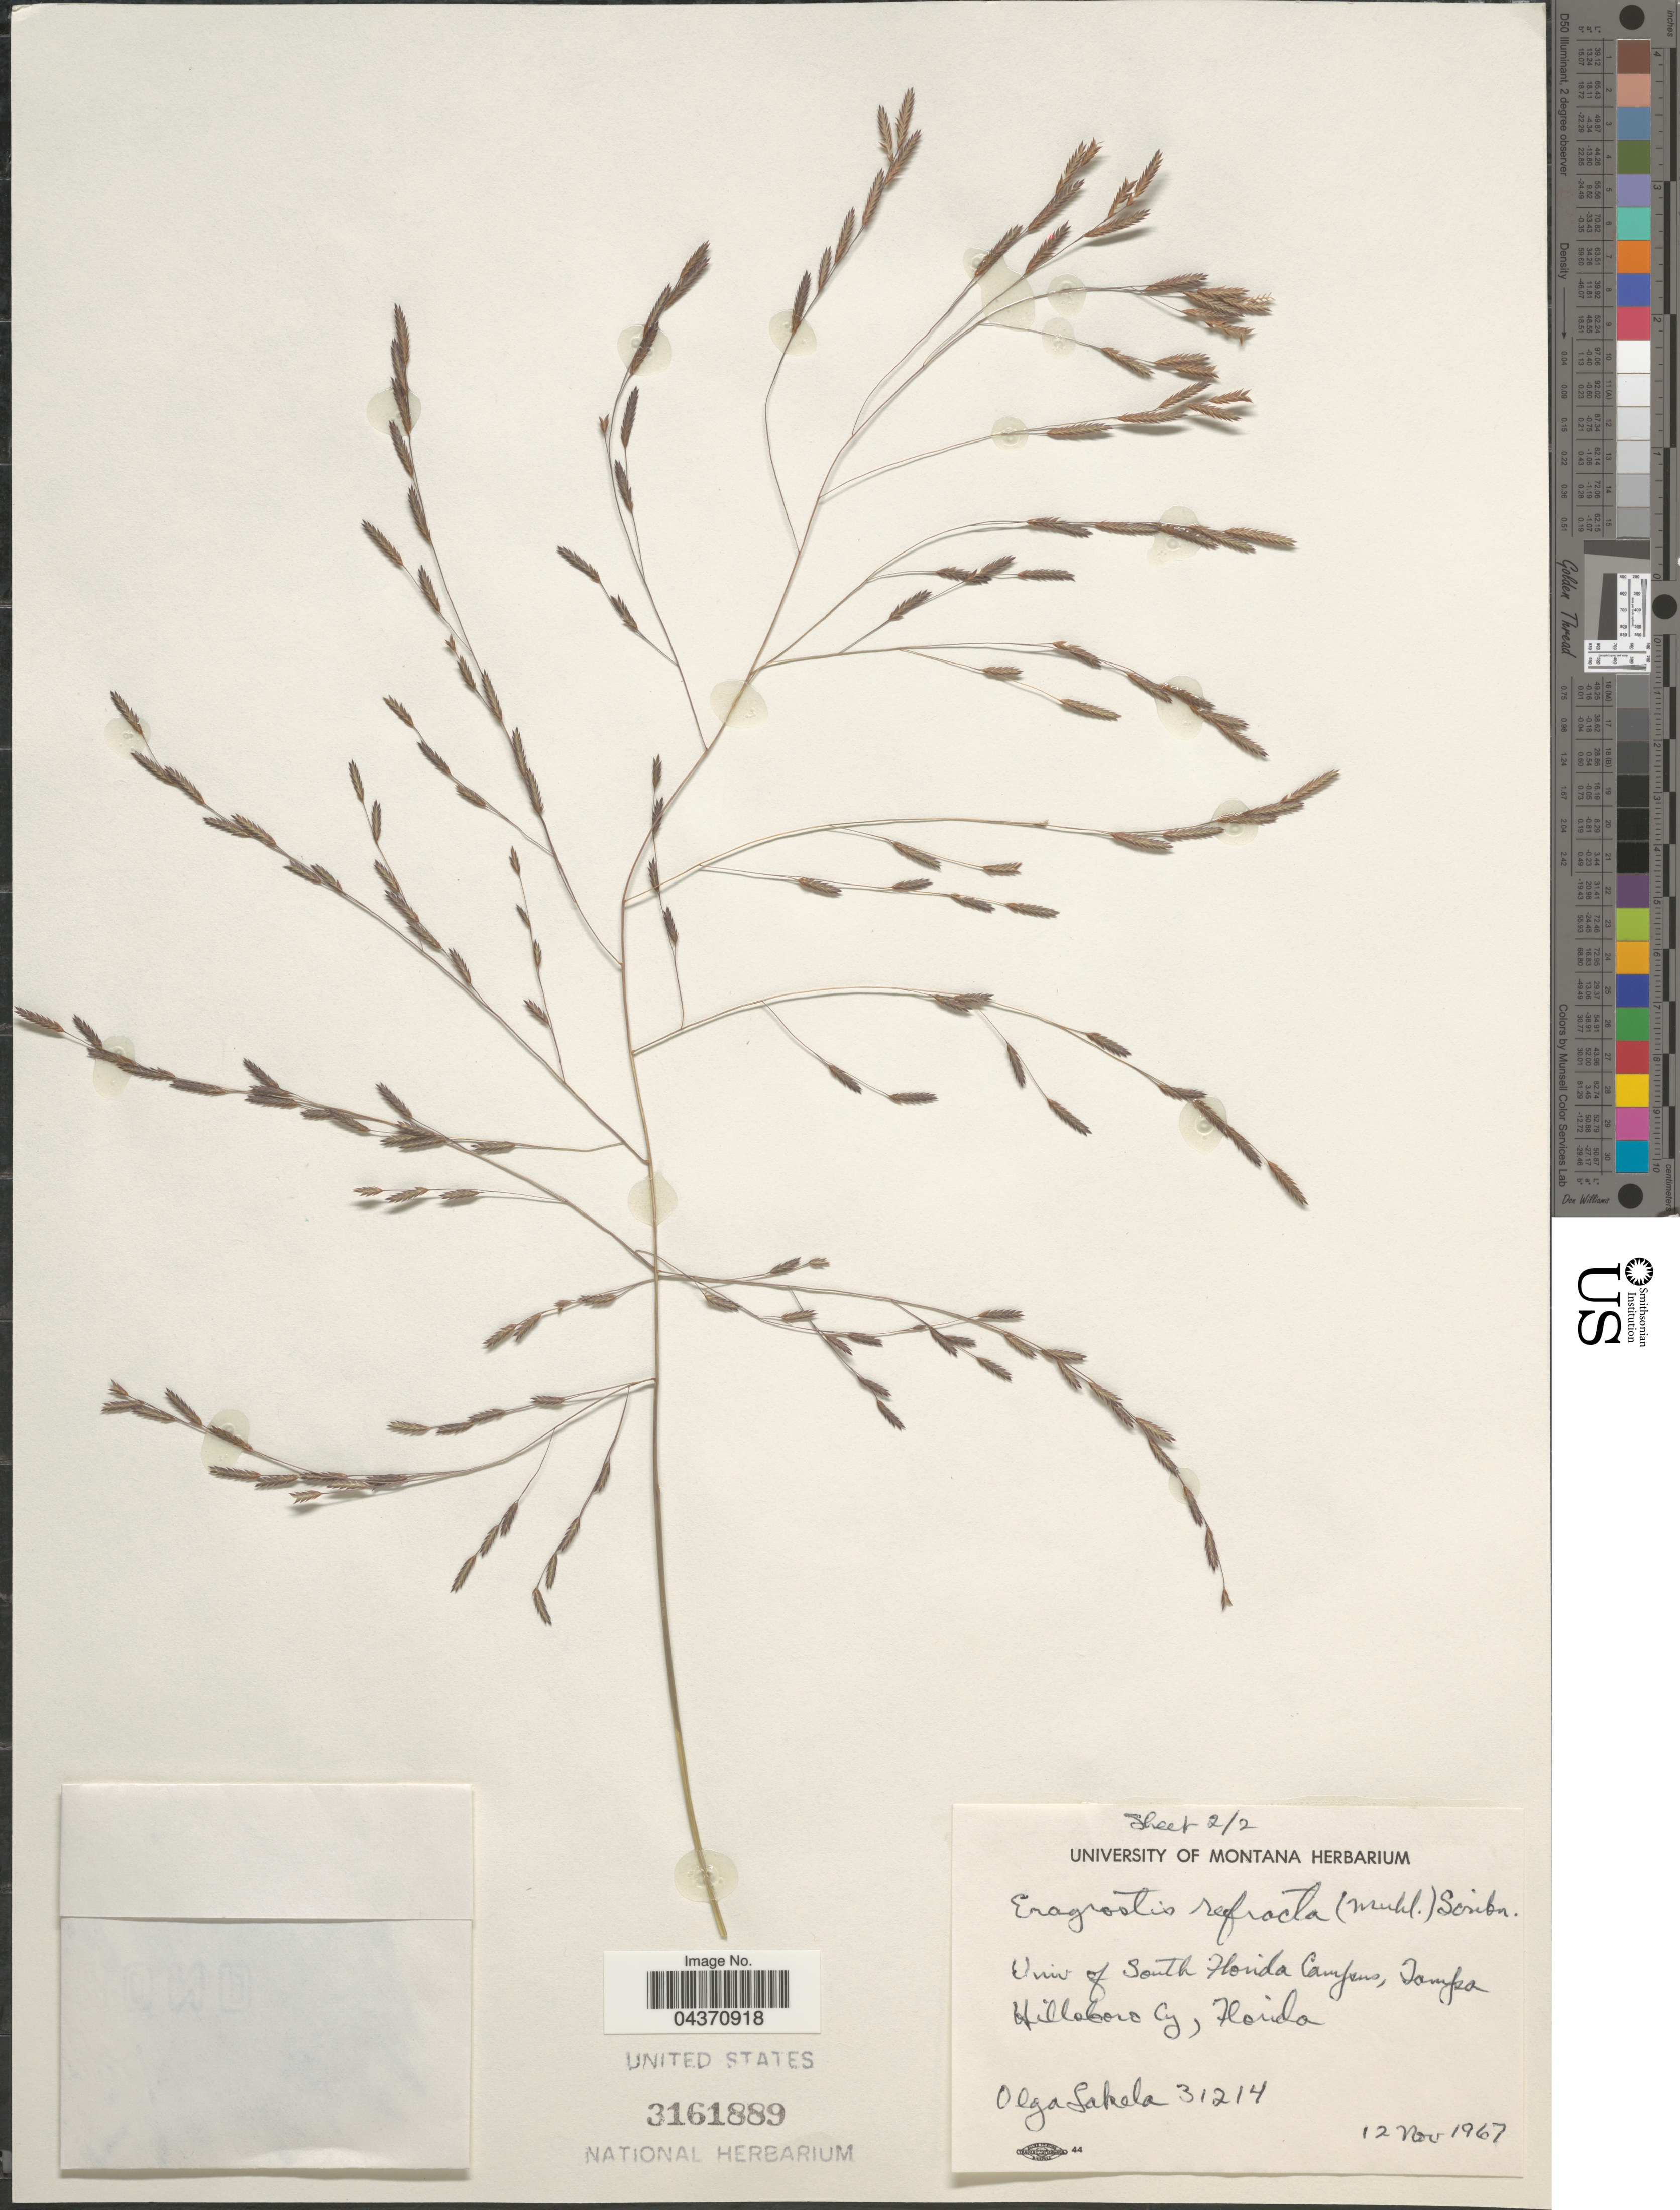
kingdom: Plantae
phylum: Tracheophyta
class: Liliopsida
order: Poales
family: Poaceae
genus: Eragrostis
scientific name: Eragrostis refracta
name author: (Muhl.) Scribn.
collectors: O. K. Lakela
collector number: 31214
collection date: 1967-11-12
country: United States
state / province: Florida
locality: Univ of South Florida Canyons, Tampa. Hillsboro Cy.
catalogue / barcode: US 3161889